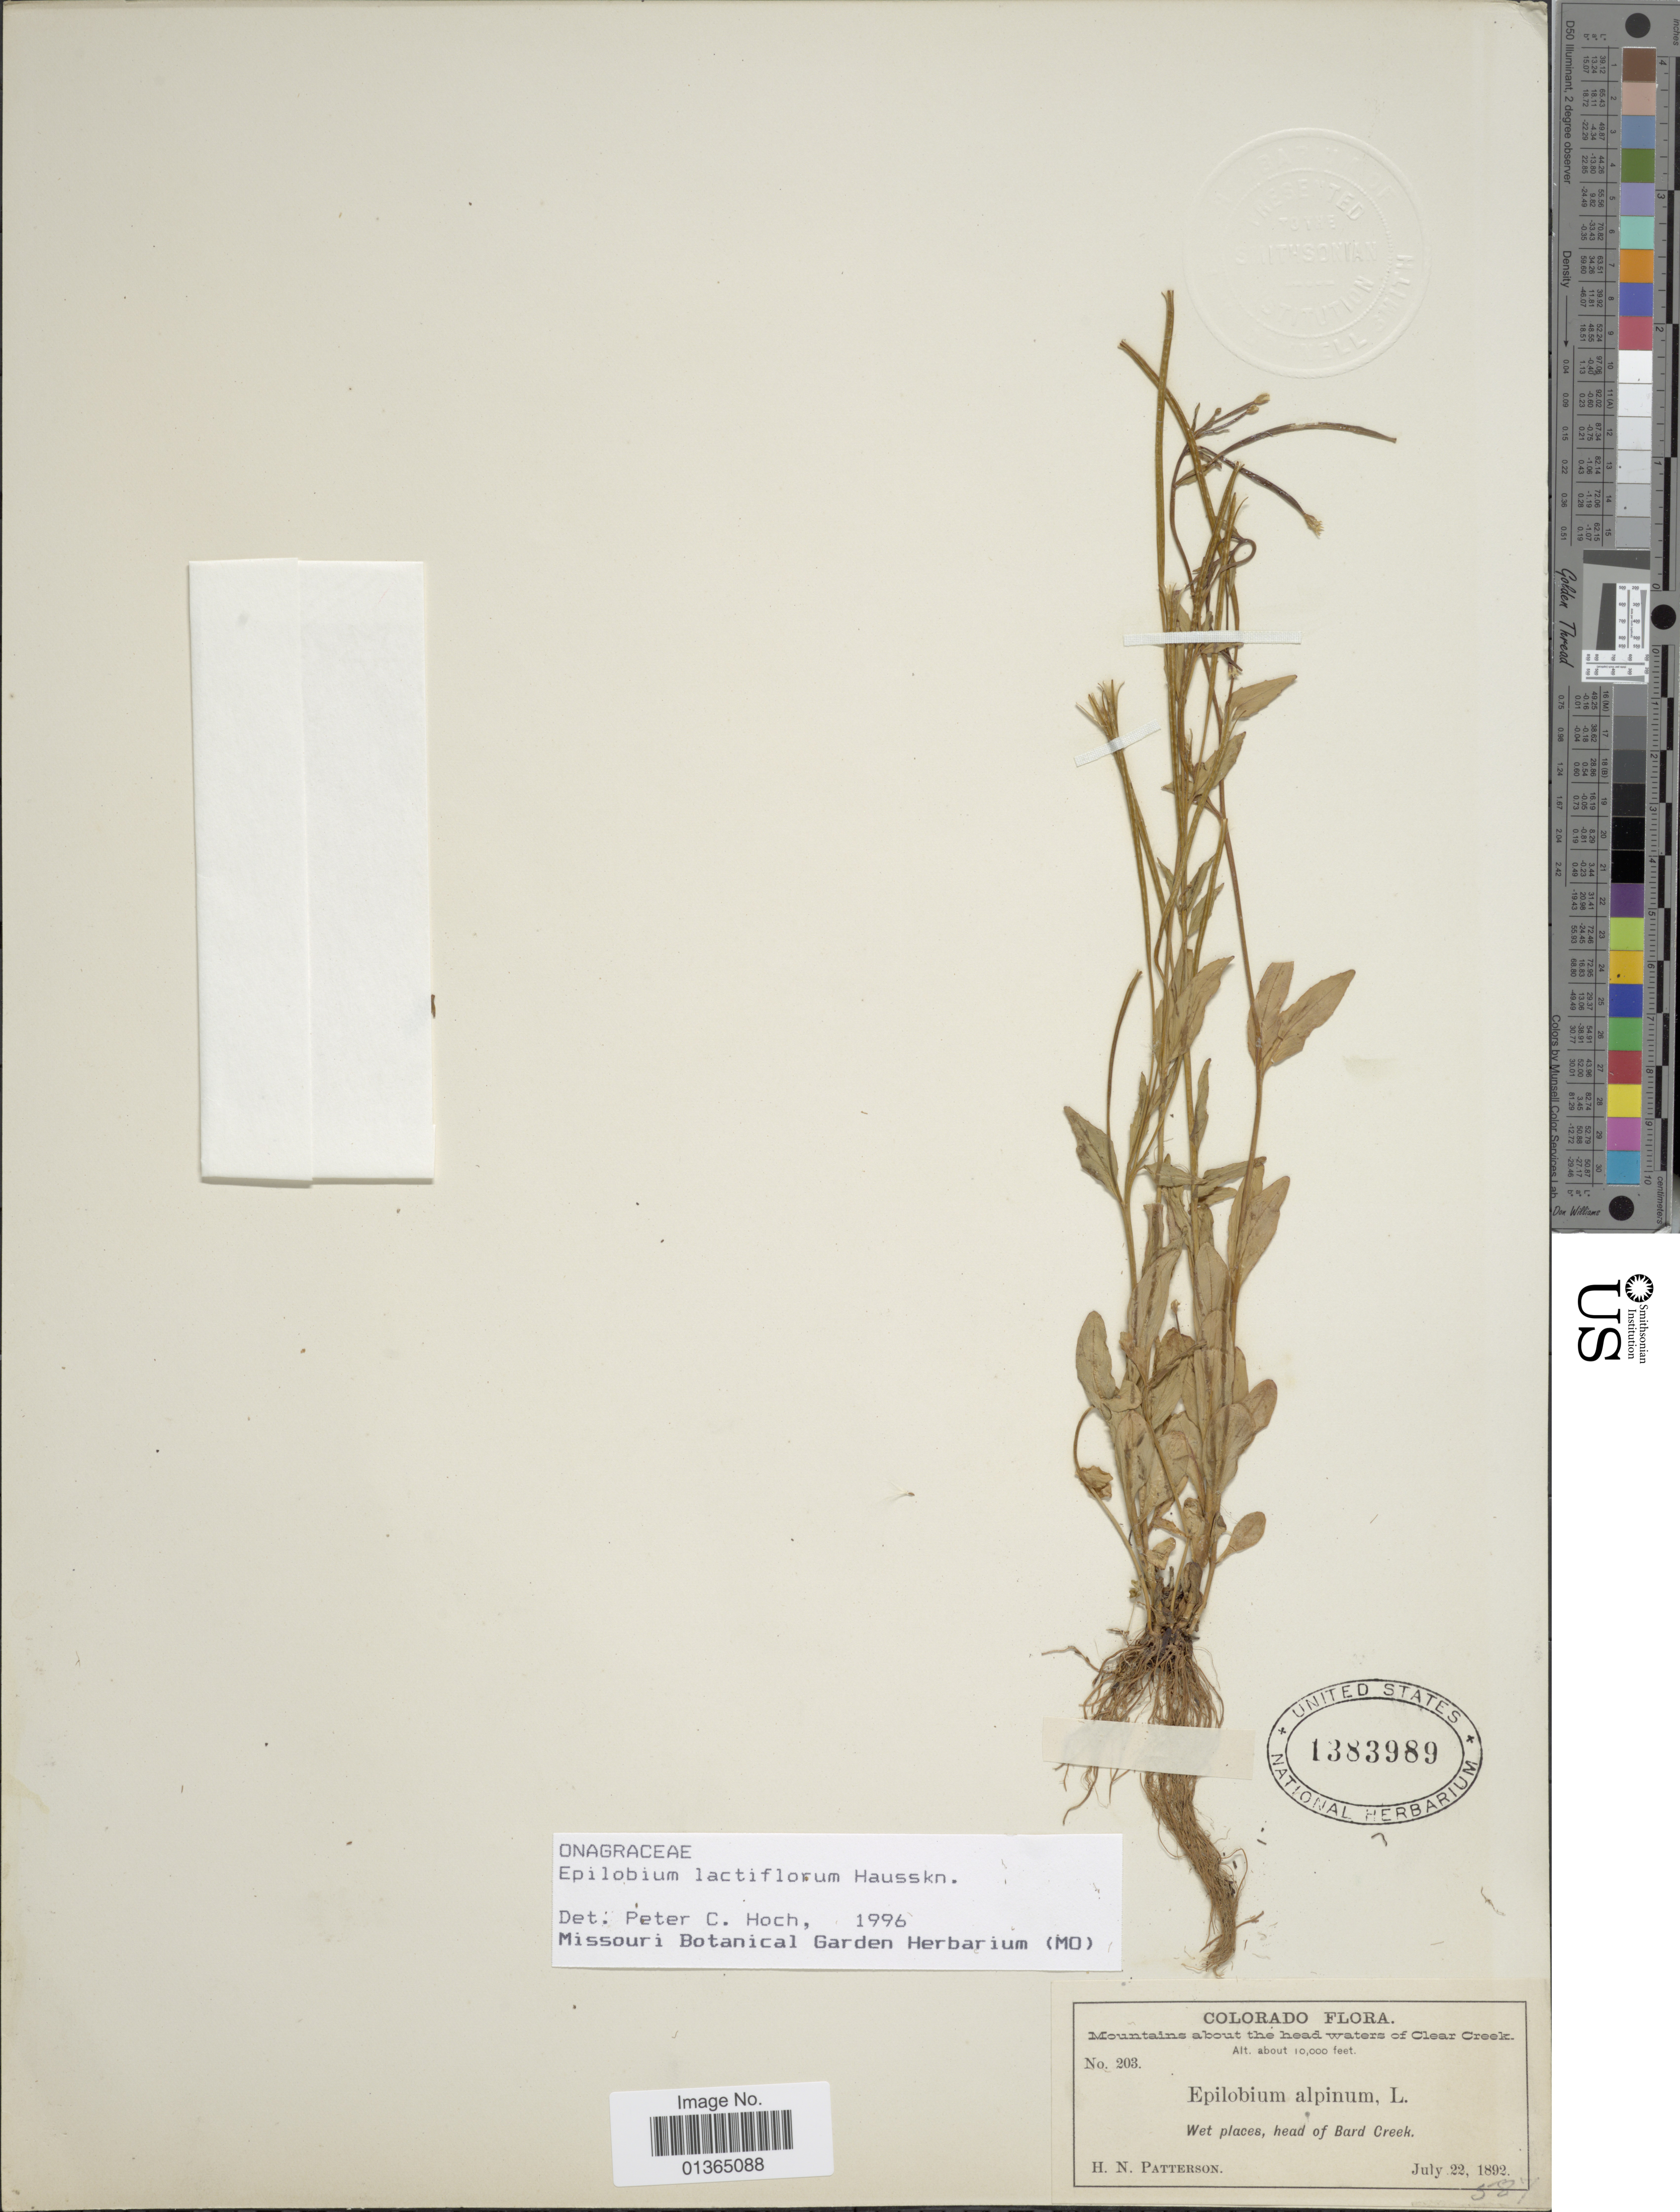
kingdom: Plantae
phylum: Tracheophyta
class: Magnoliopsida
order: Myrtales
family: Onagraceae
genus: Epilobium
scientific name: Epilobium lactiflorum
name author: Hausskn.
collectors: H. N. Patterson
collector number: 203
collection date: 1892-07-22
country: United States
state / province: Colorado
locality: Mountains about the head waters of Clear Creek. Wet places, head of Bard Creek.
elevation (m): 3048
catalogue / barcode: US 1383989